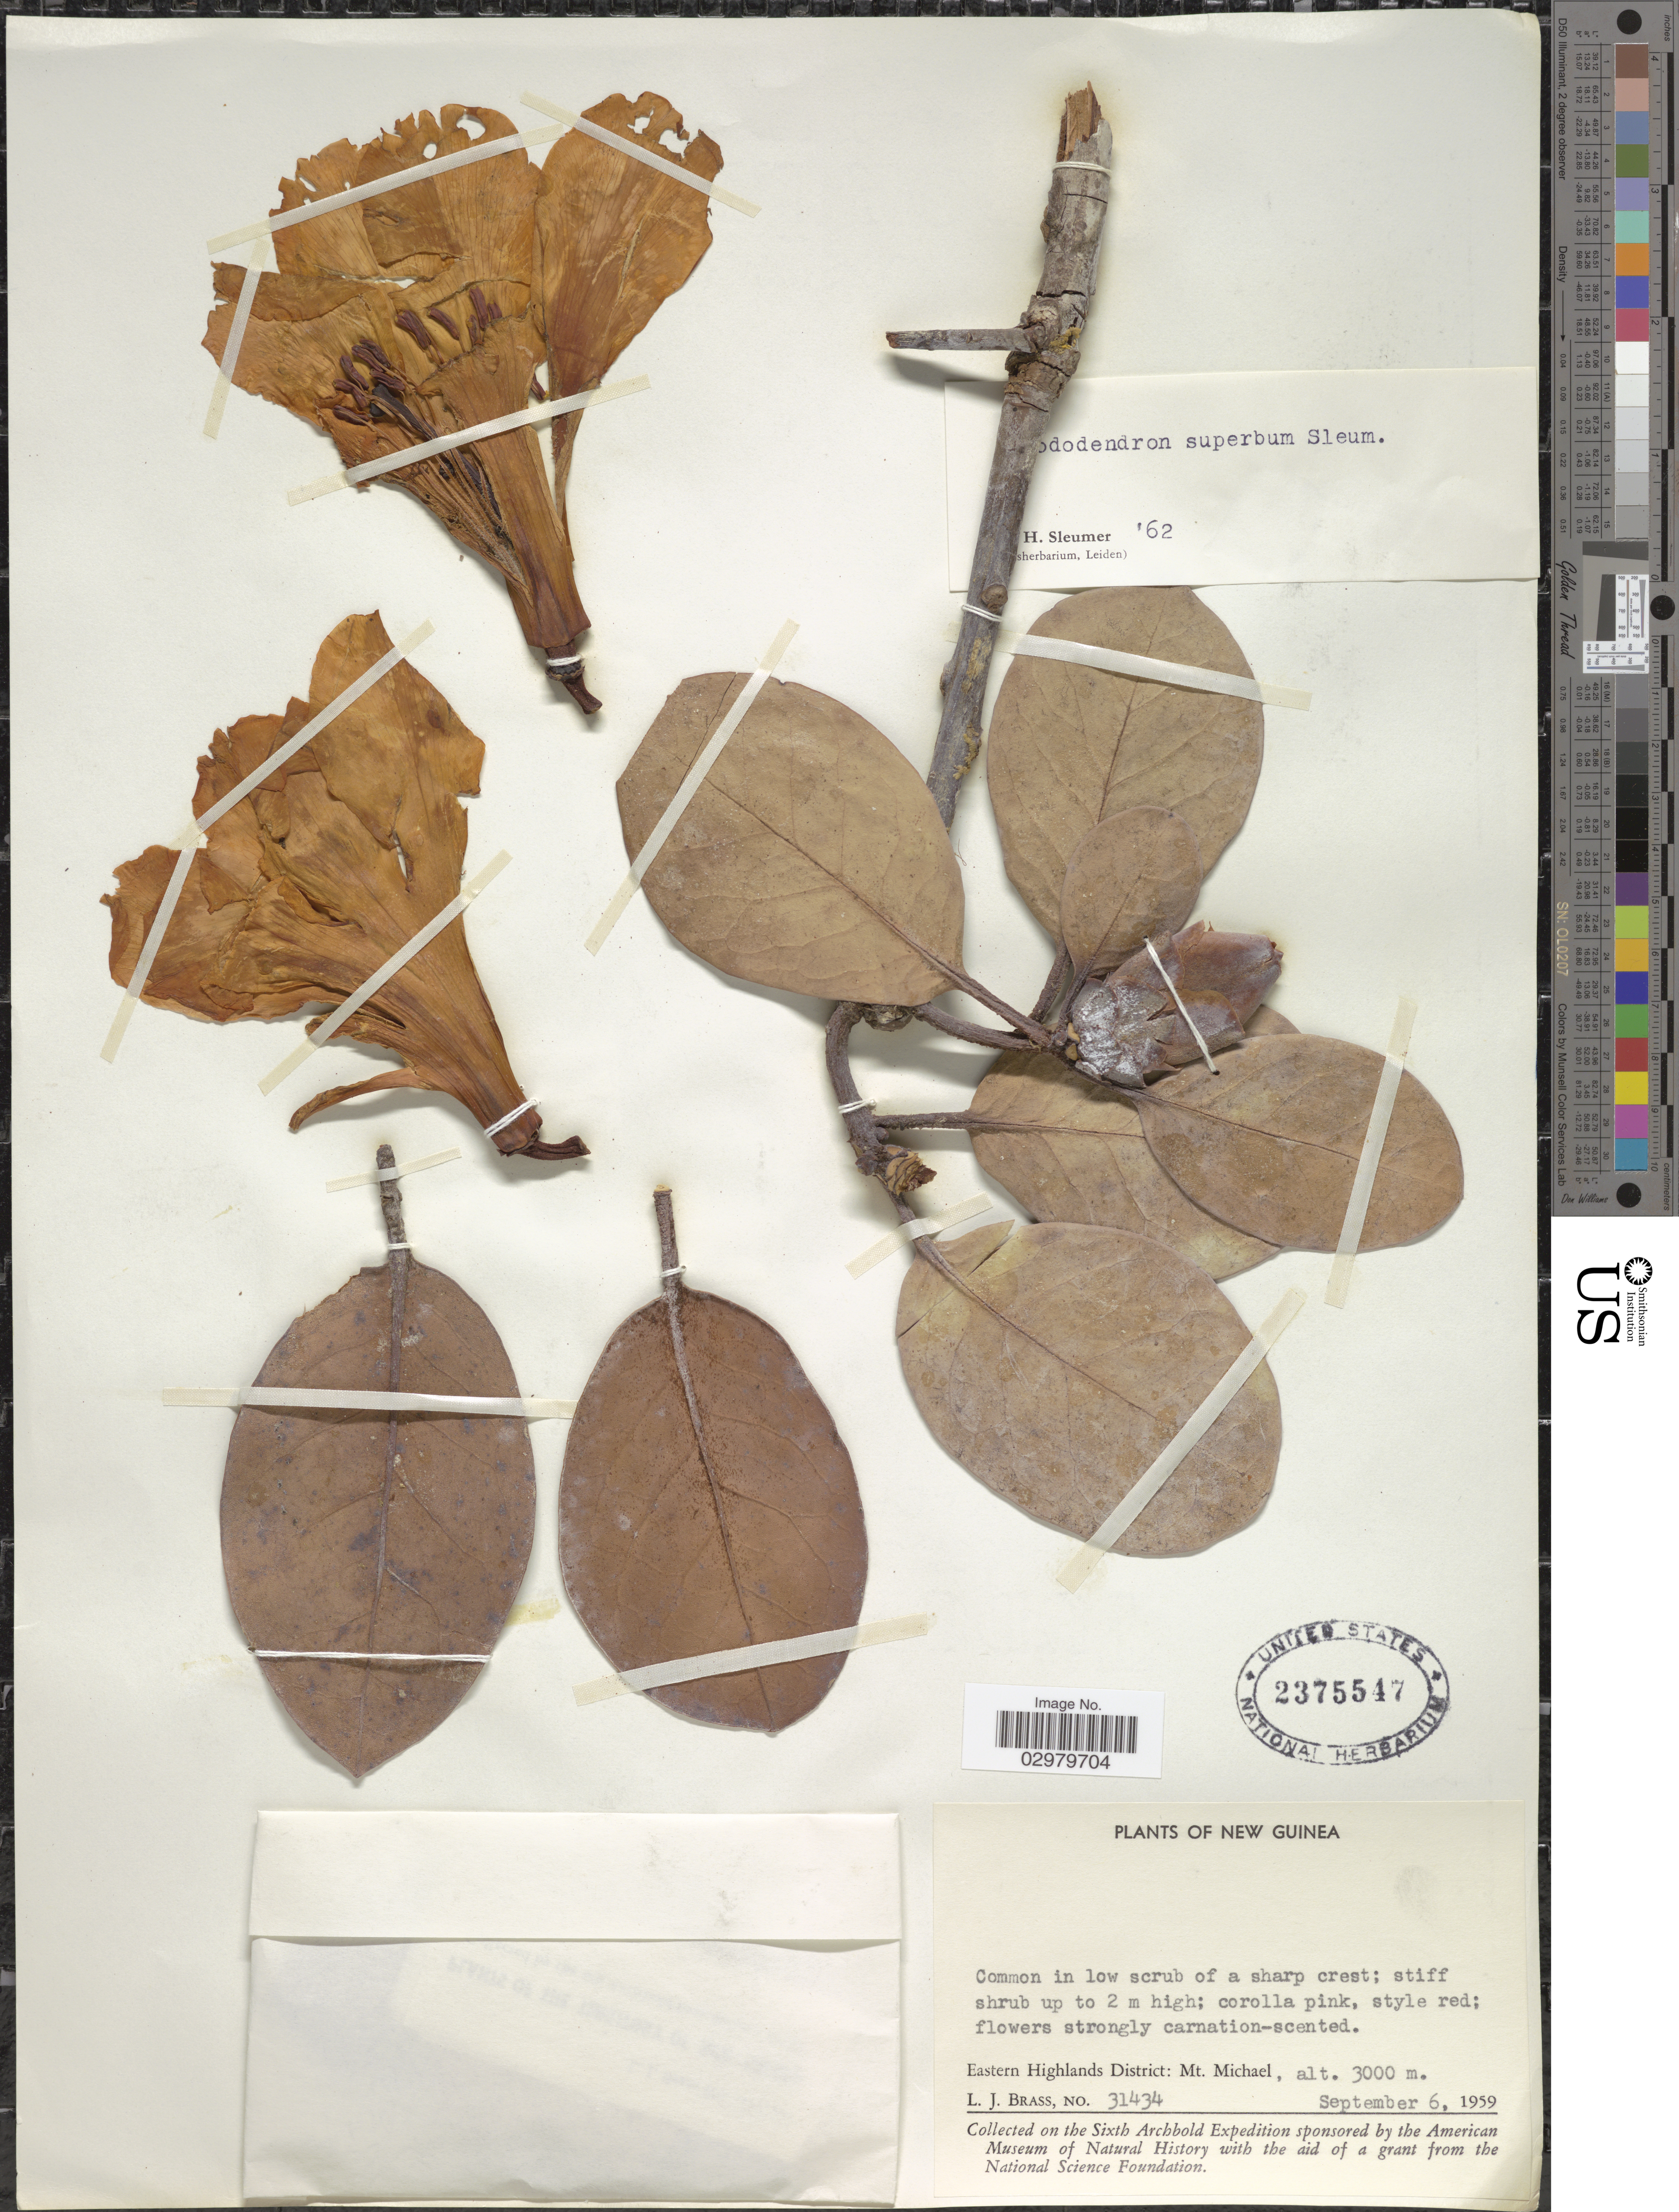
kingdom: Plantae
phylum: Tracheophyta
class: Magnoliopsida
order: Ericales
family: Ericaceae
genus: Rhododendron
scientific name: Rhododendron superbum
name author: Sleumer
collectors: L. J. Brass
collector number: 31434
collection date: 1959-09-06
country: Papua New Guinea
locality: New Guinea. Eastern Highlands: Mt. Michael.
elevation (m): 3000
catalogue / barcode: US 2375547